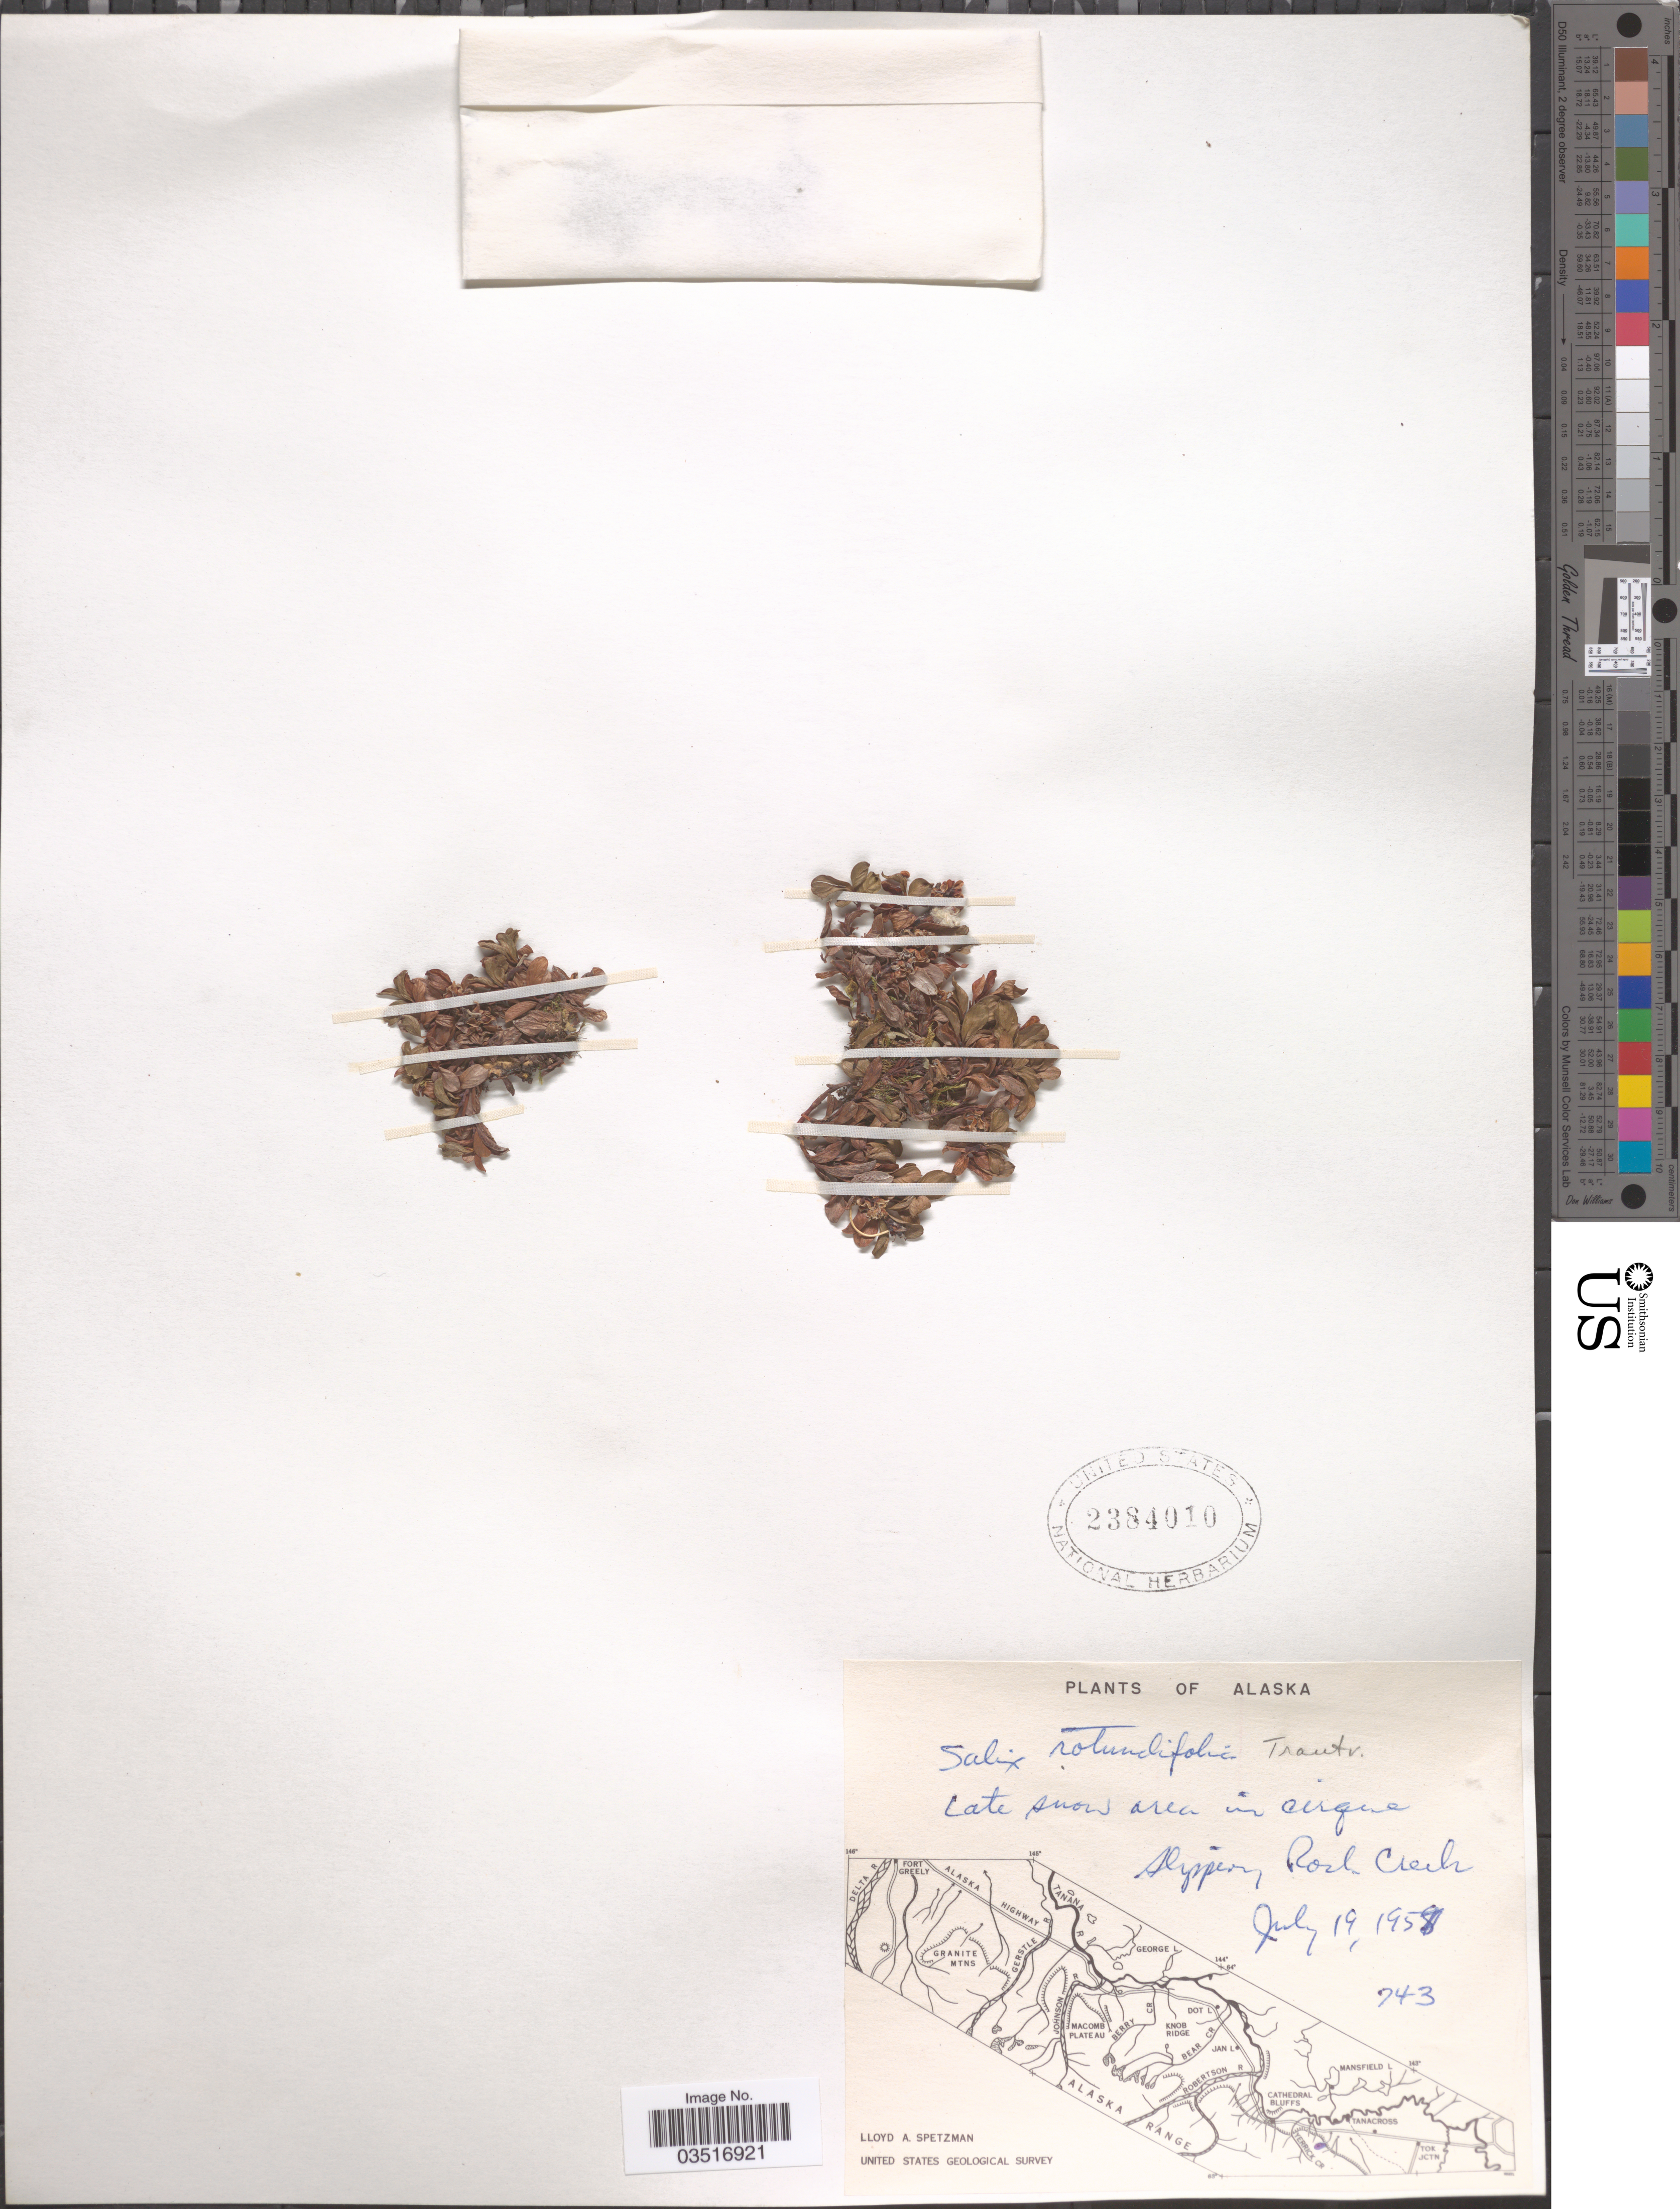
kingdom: Plantae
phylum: Tracheophyta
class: Magnoliopsida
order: Malpighiales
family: Salicaceae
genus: Salix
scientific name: Salix rotundifolia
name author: Trautv.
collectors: L. Spetzman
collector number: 743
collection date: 1957-07-19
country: United States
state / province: Alaska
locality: Late snow area in cirque. Slippery Rock Creek.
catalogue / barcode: US 2384010